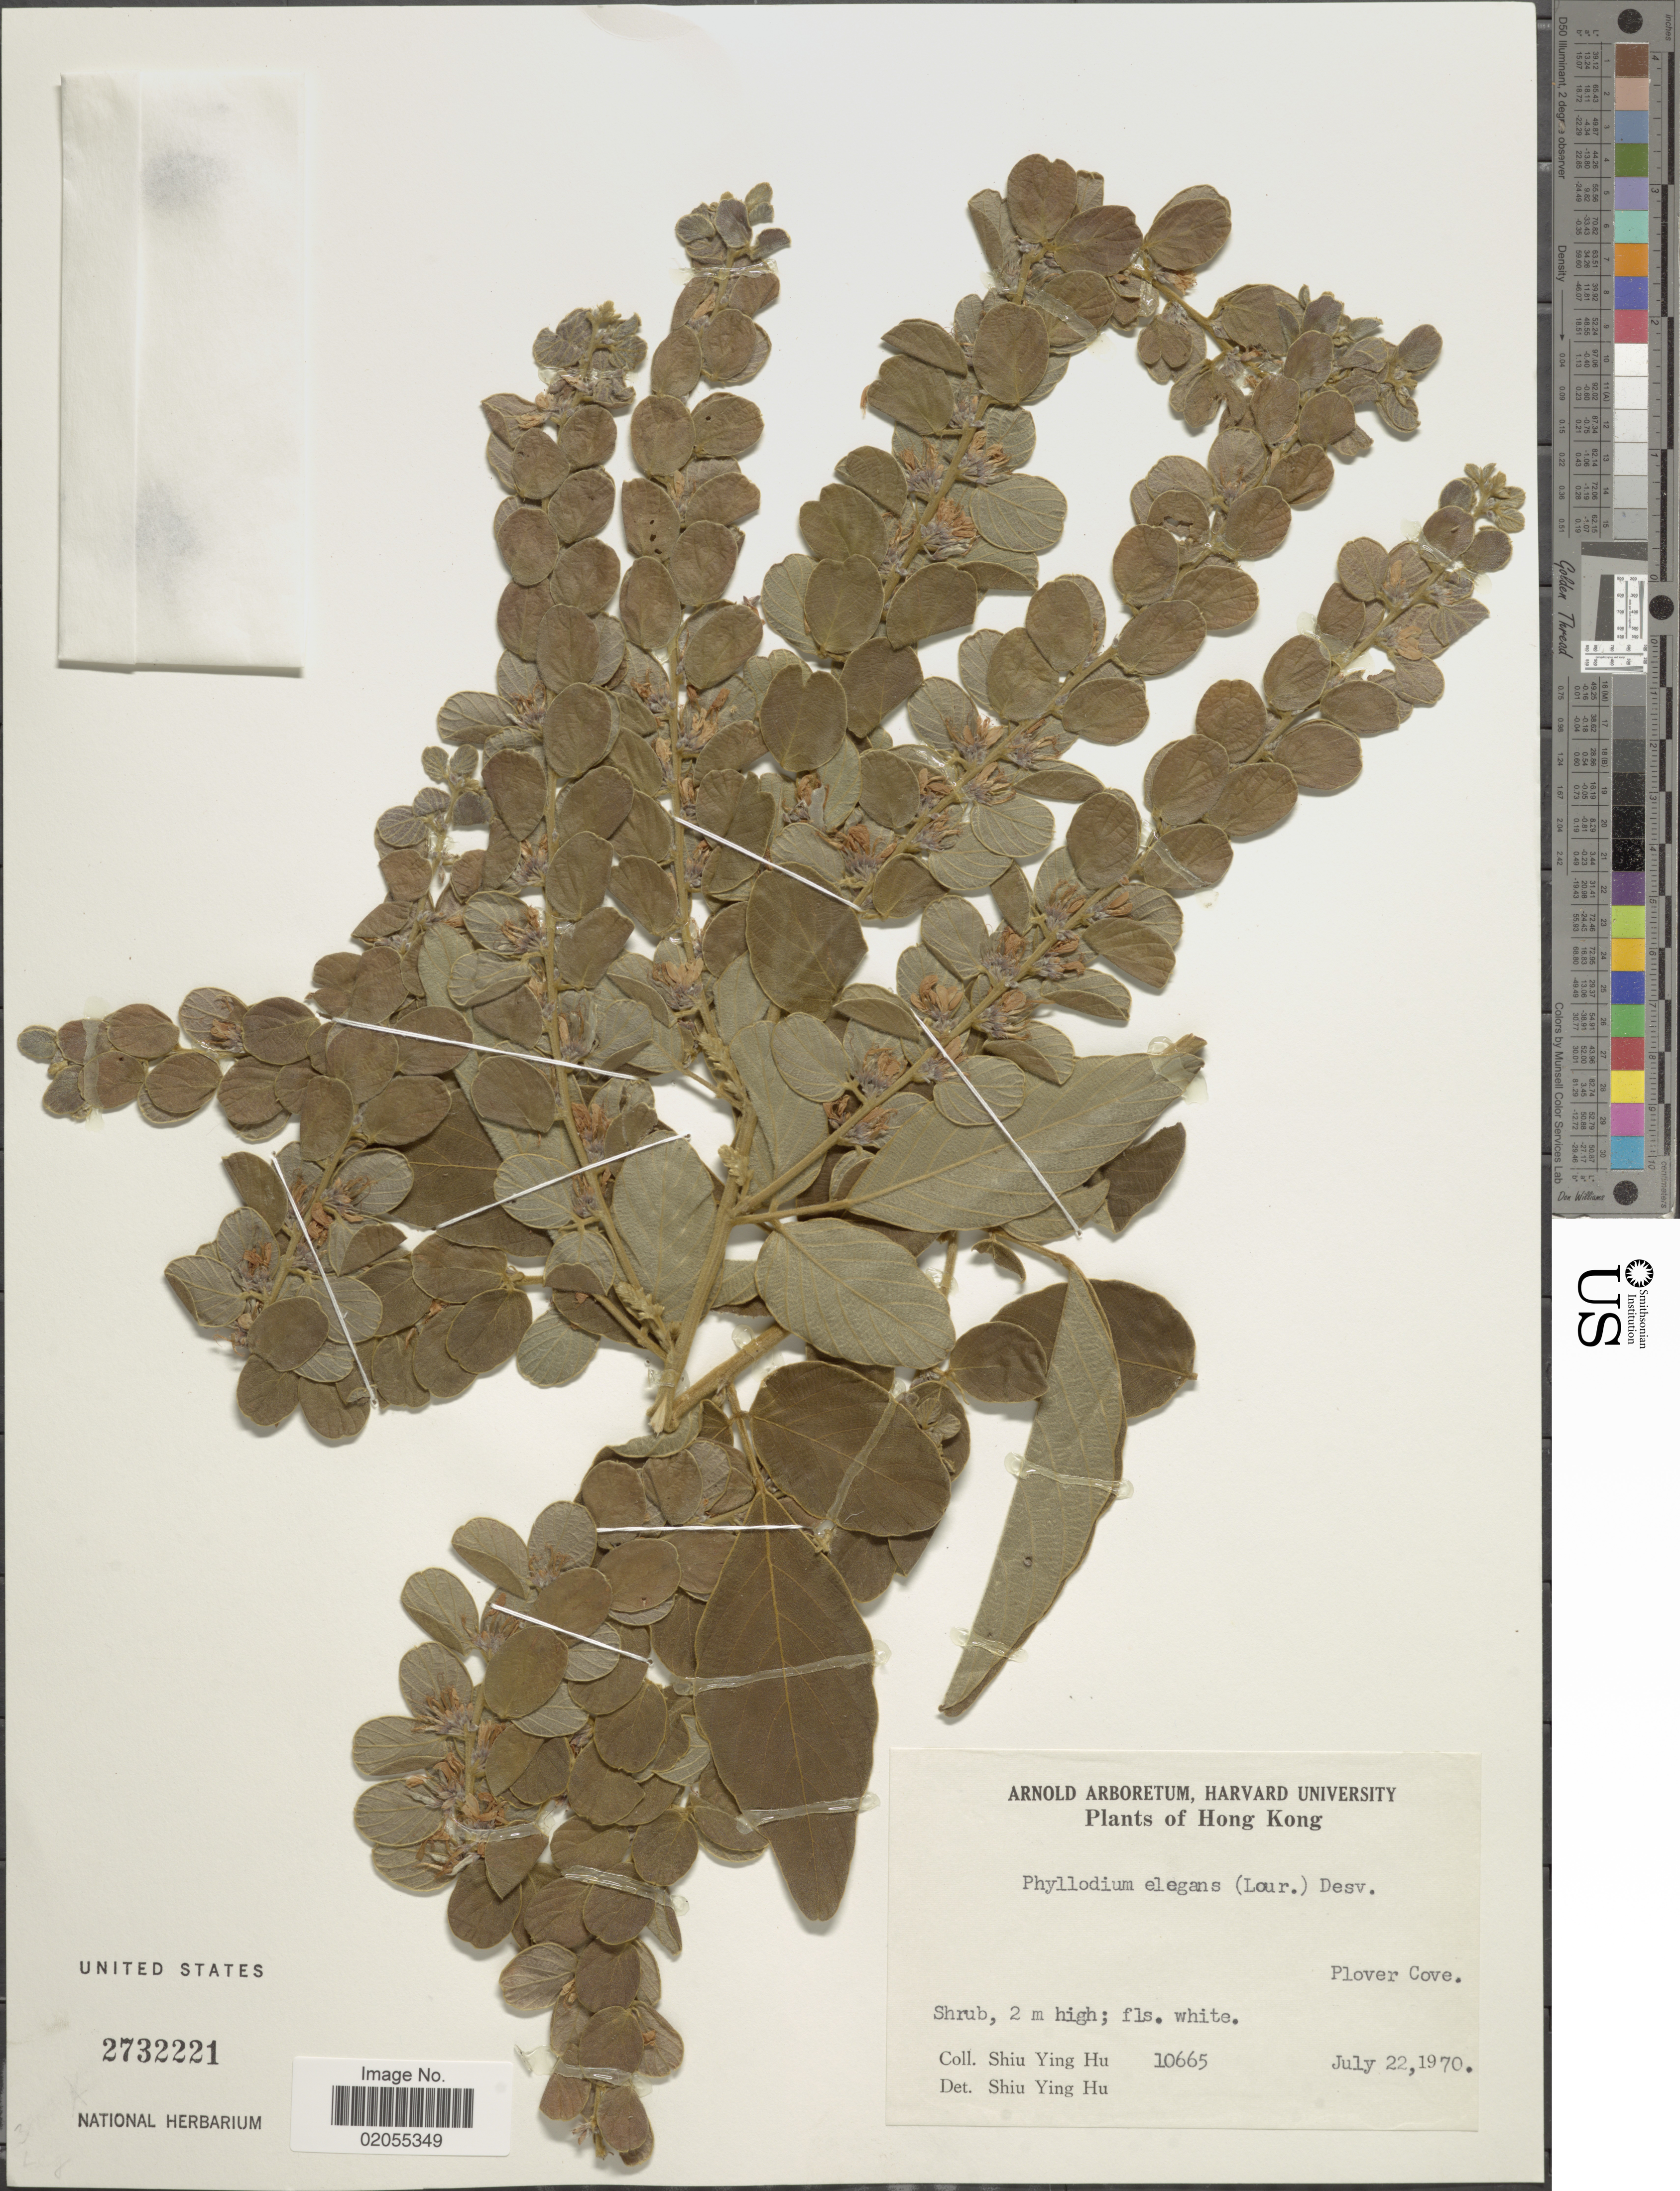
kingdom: Plantae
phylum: Tracheophyta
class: Magnoliopsida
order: Fabales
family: Fabaceae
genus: Phyllodium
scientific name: Phyllodium elegans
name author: (Lour.) Desv.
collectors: S. Y. Hu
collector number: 10665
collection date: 1970-07-22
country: China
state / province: Hong Kong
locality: Plover Cove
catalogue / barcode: US 2732221